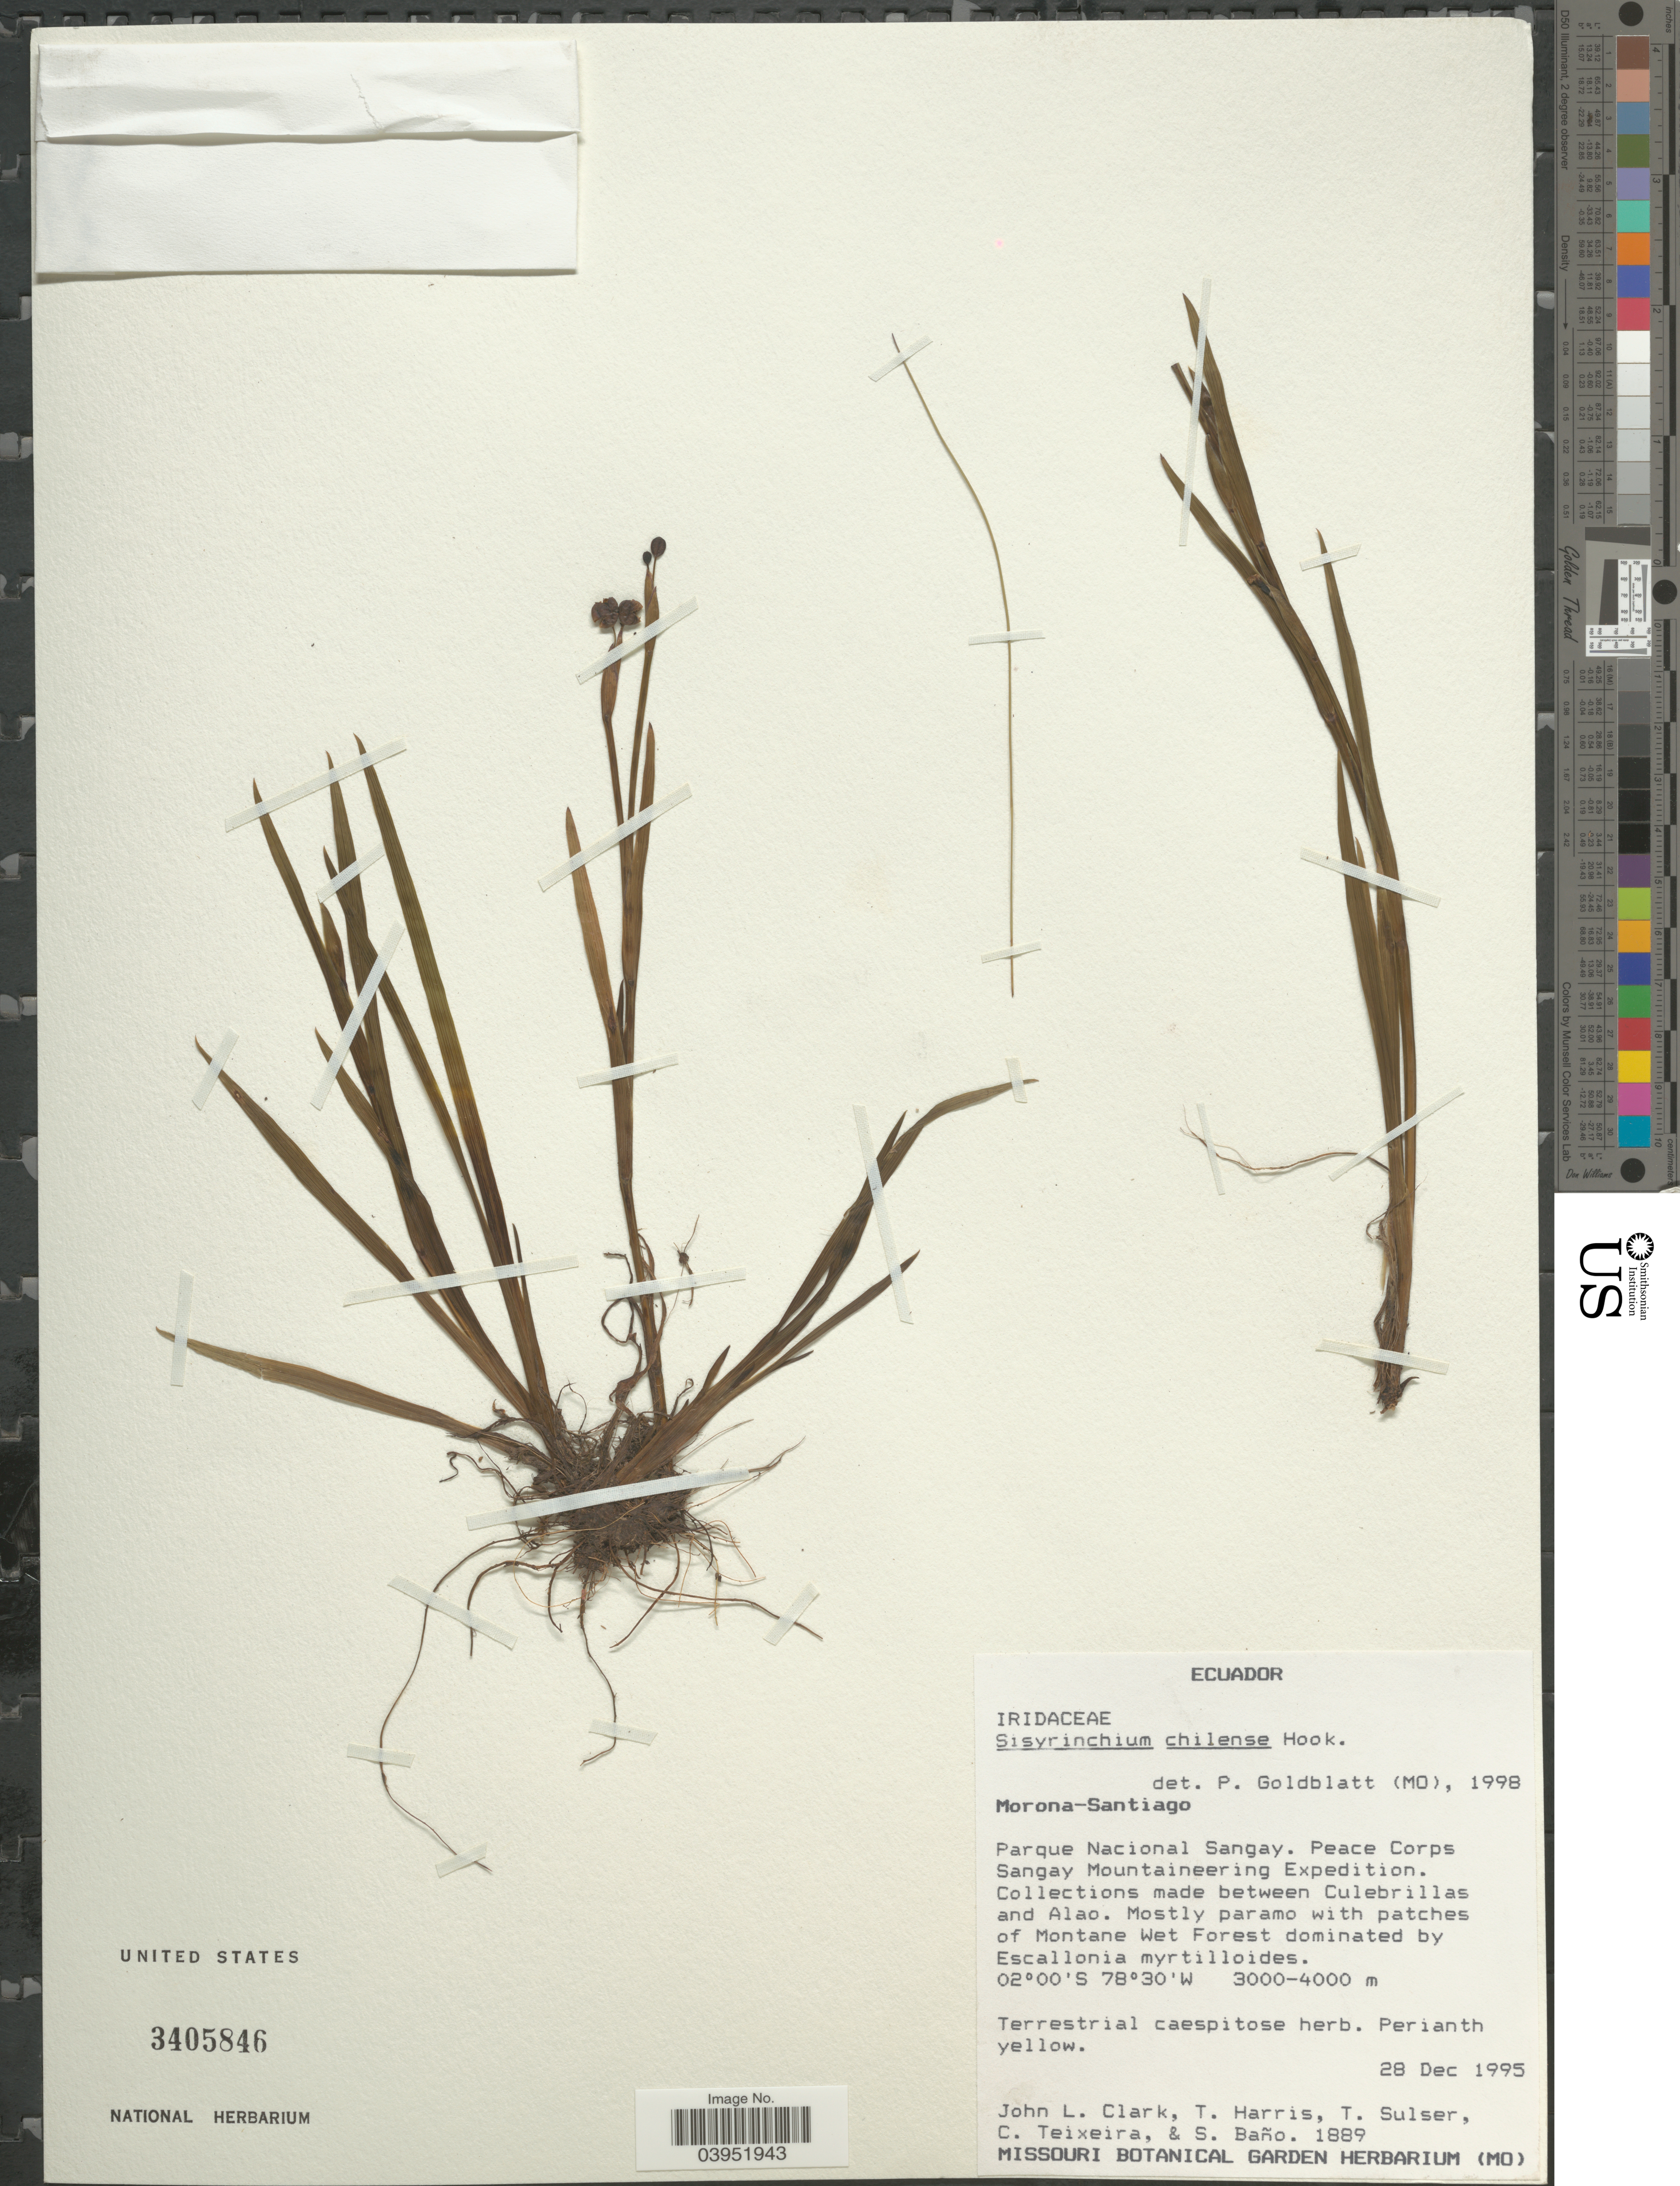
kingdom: Plantae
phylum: Tracheophyta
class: Liliopsida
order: Asparagales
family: Iridaceae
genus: Sisyrinchium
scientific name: Sisyrinchium chilense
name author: Hook.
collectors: J. L. Clark, T. Harris, T. Sulser, C. Teixeira & S. Bano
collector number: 1889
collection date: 1995-12-28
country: Ecuador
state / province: Morona-Santiago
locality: Parque Nacional Sangay. Peace Corps Sangay Mountaineering Expedition. Between Culebrillas and Alao.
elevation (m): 3000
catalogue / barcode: US 3405846